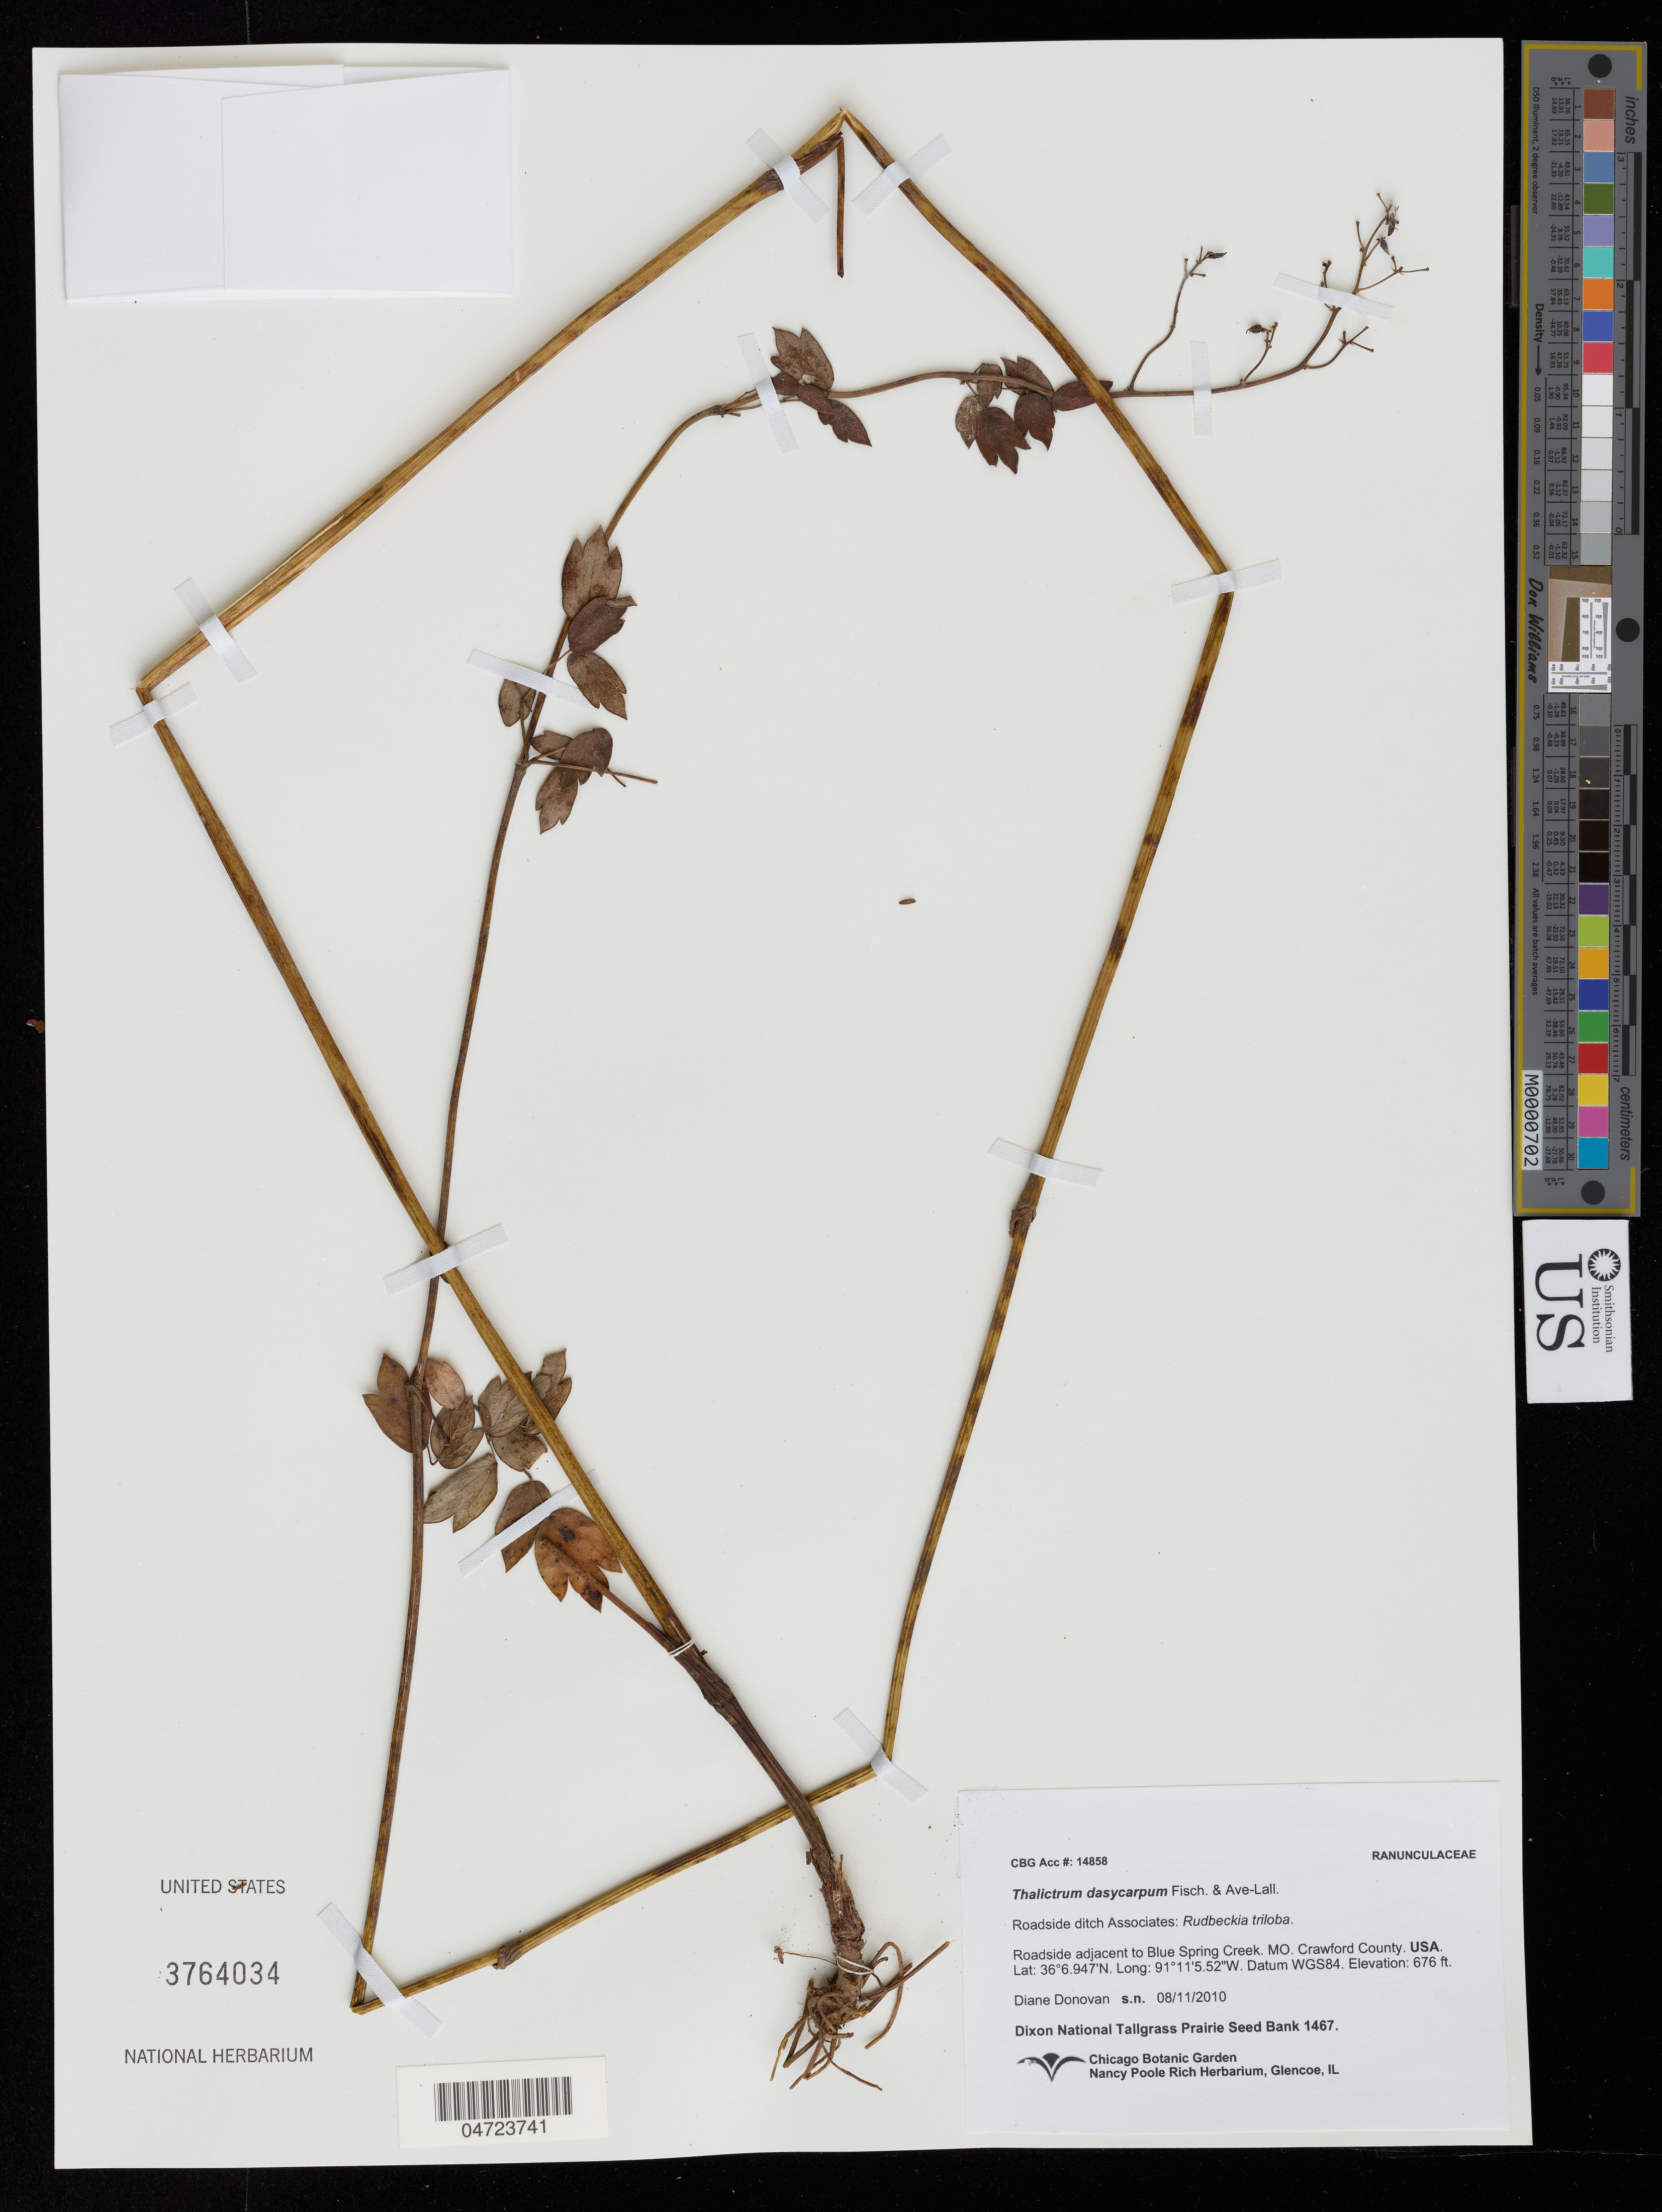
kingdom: Plantae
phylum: Tracheophyta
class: Magnoliopsida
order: Ranunculales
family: Ranunculaceae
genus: Thalictrum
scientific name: Thalictrum dasycarpum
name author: Fisch. & Avé-Lall.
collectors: D. Donovan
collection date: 2010-08-11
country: United States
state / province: Missouri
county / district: Crawford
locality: Roadside adjacent to Blue Springs Creek, MO. Crawford County.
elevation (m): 206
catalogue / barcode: US 3764034